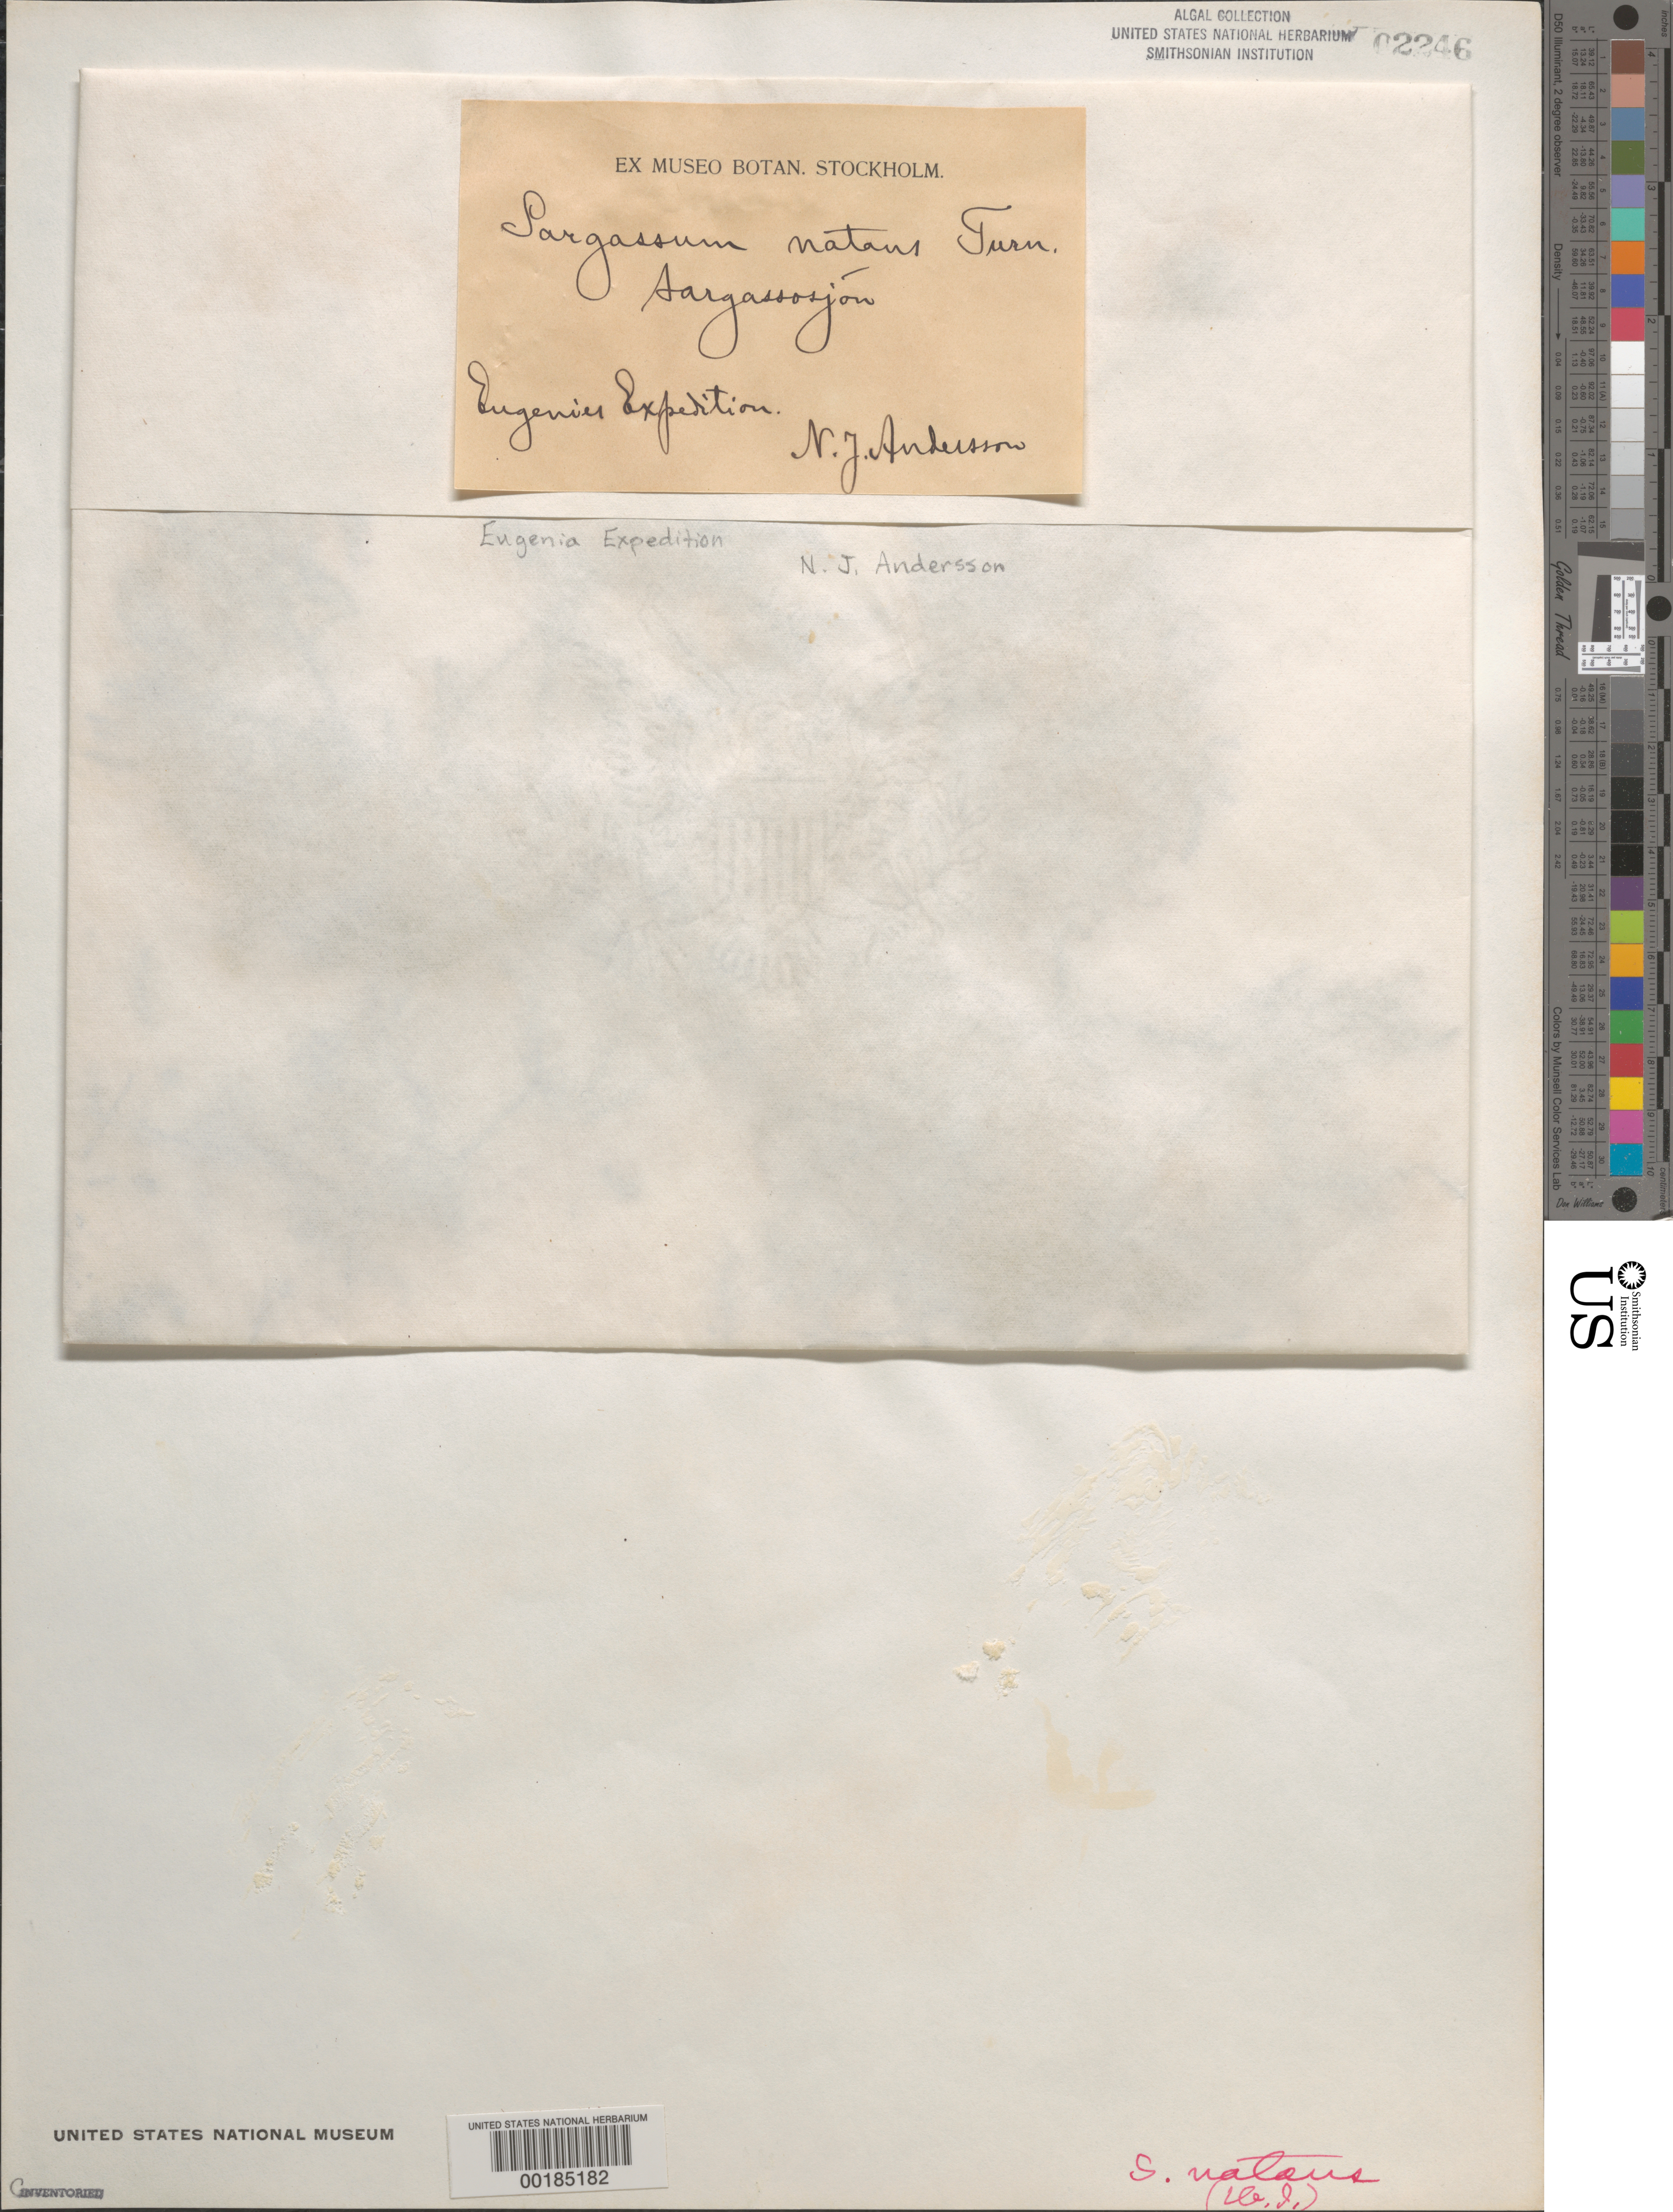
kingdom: Chromista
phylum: Ochrophyta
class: Phaeophyceae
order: Fucales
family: Sargassaceae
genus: Sargassum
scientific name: Sargassum natans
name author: (L.) Gaillon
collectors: N. J. Andersson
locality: Sargasso Sea (Sargassosjon)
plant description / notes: Eugenia Expedition, 1851-1853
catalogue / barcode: US 2246